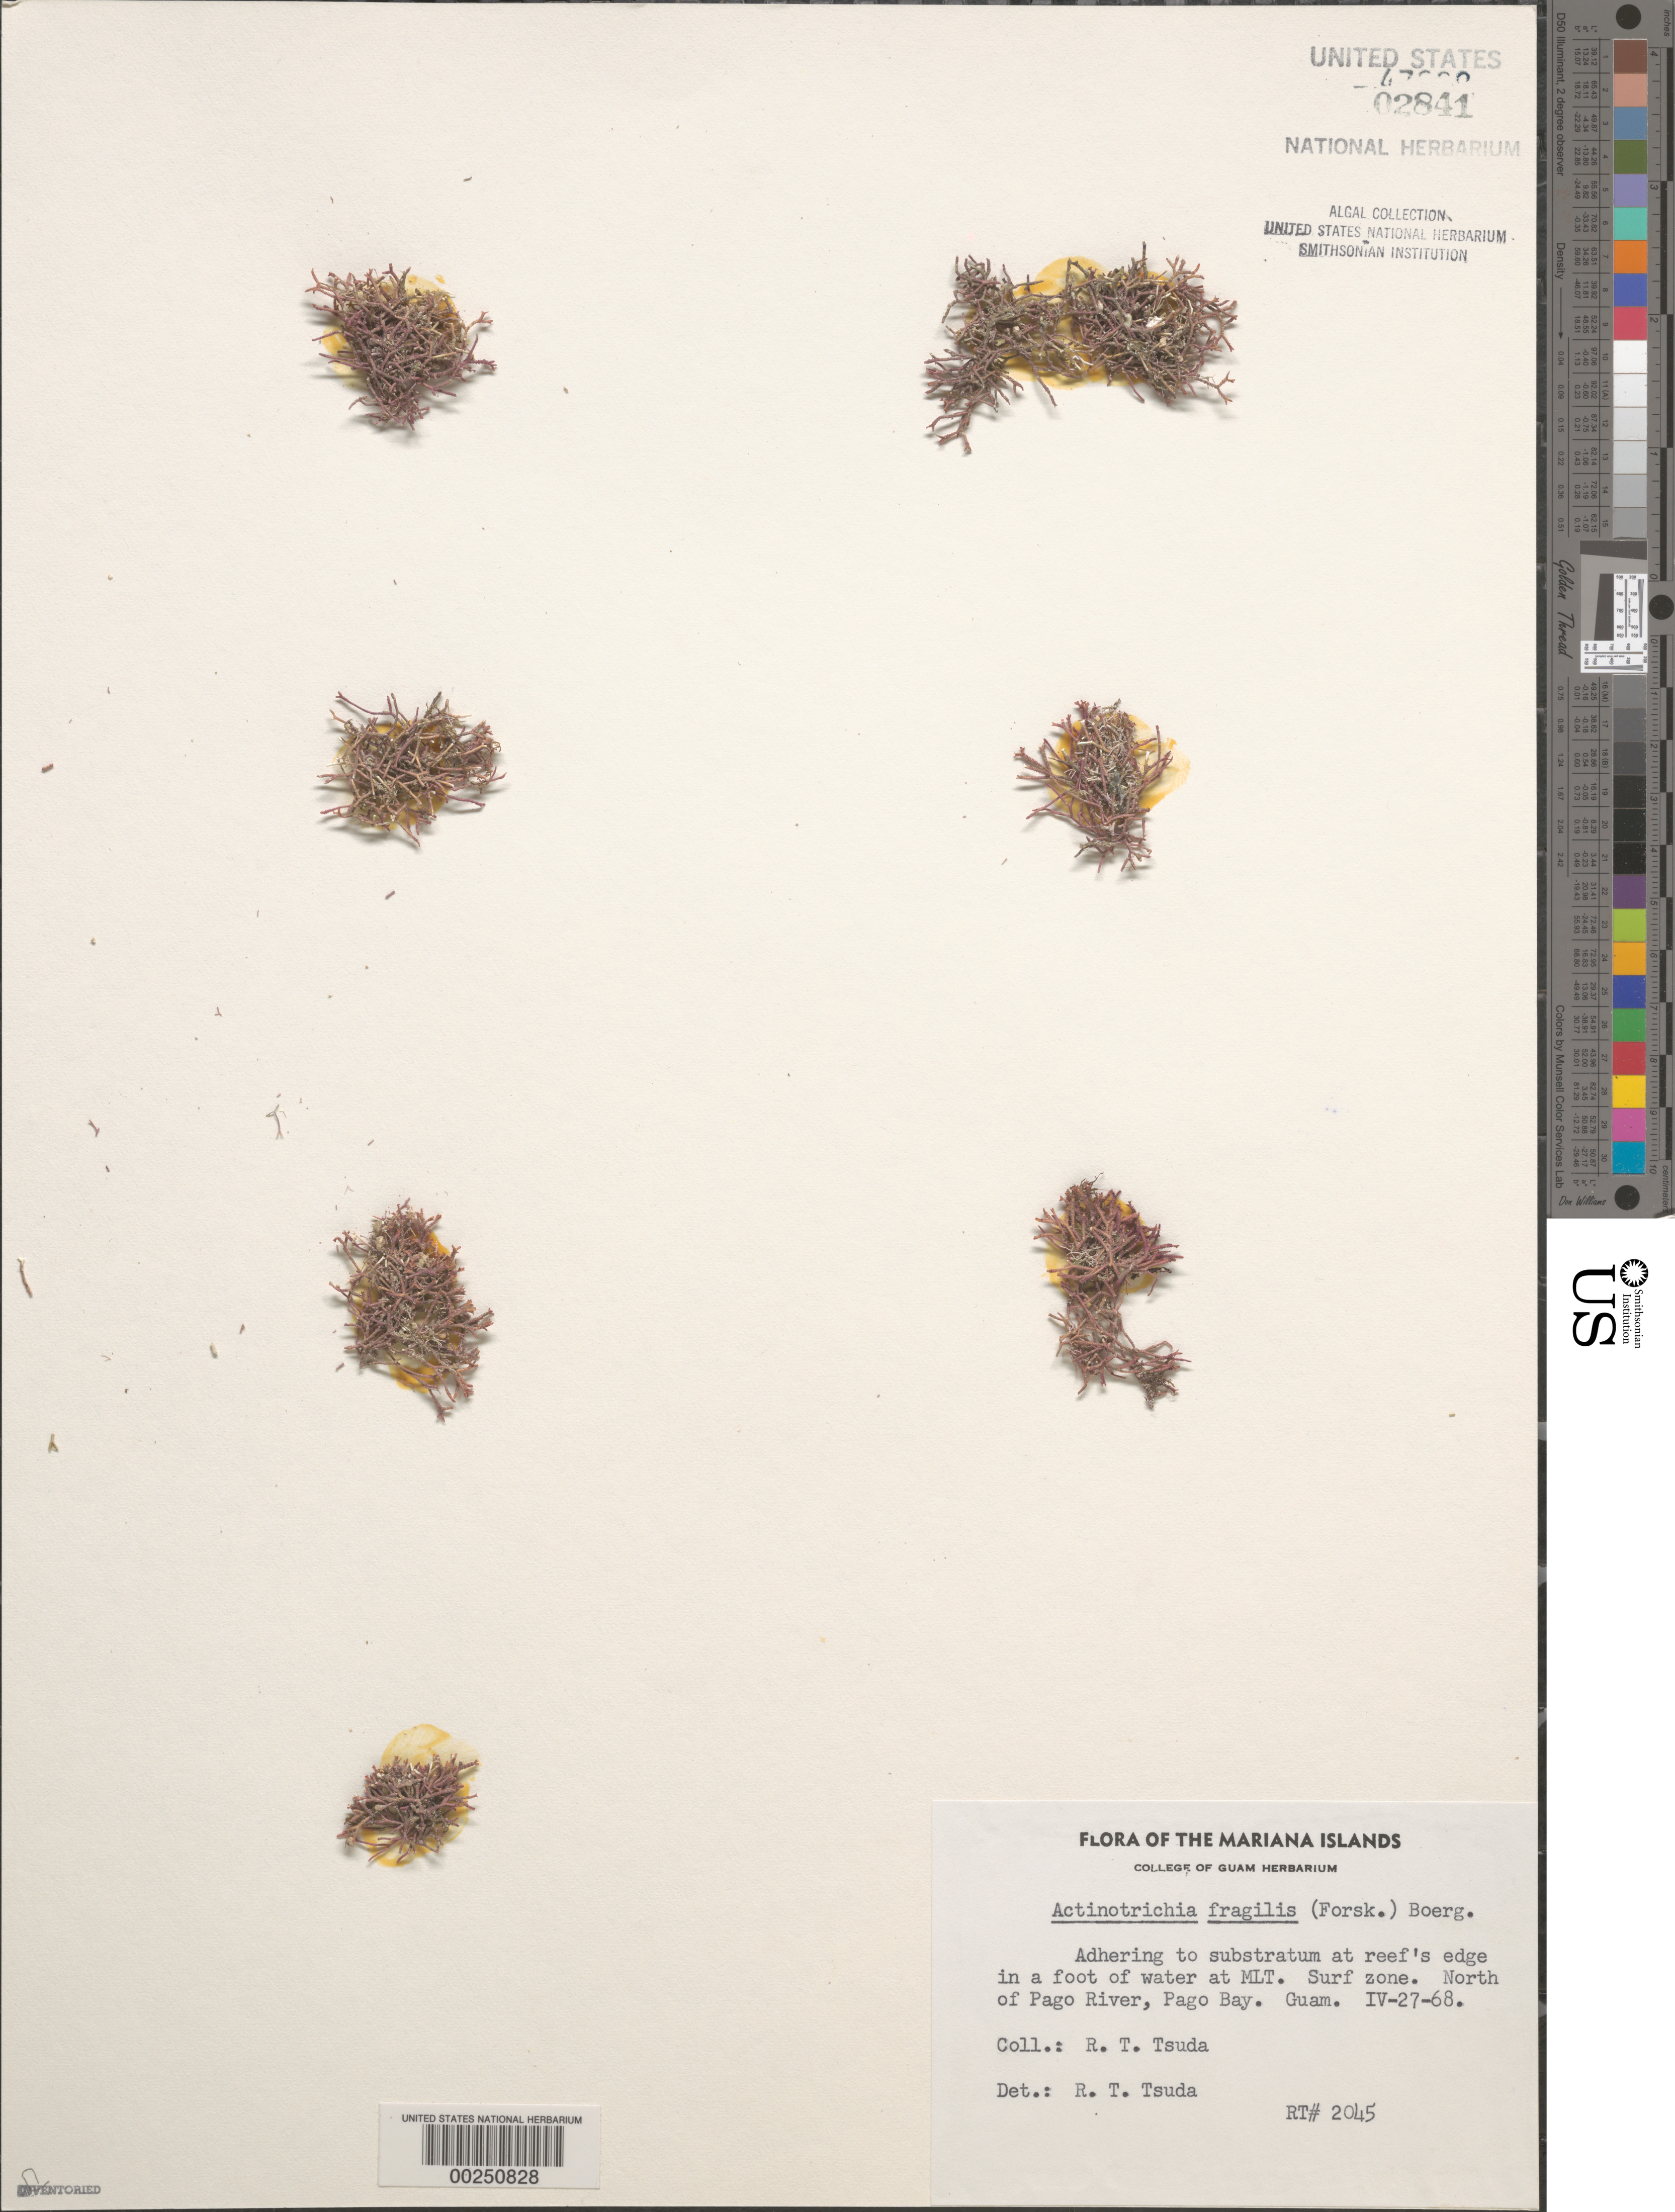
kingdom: Plantae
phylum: Rhodophyta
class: Florideophyceae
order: Nemaliales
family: Galaxauraceae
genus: Actinotrichia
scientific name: Actinotrichia fragilis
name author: (Forssk.) Børgesen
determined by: Tsuda, R. T.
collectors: R. Tsuda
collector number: Rt 2045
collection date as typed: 27 Apr 1968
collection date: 1968-04-27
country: Guam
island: Guam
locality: Pago Bay north of Pago River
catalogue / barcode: US 2841